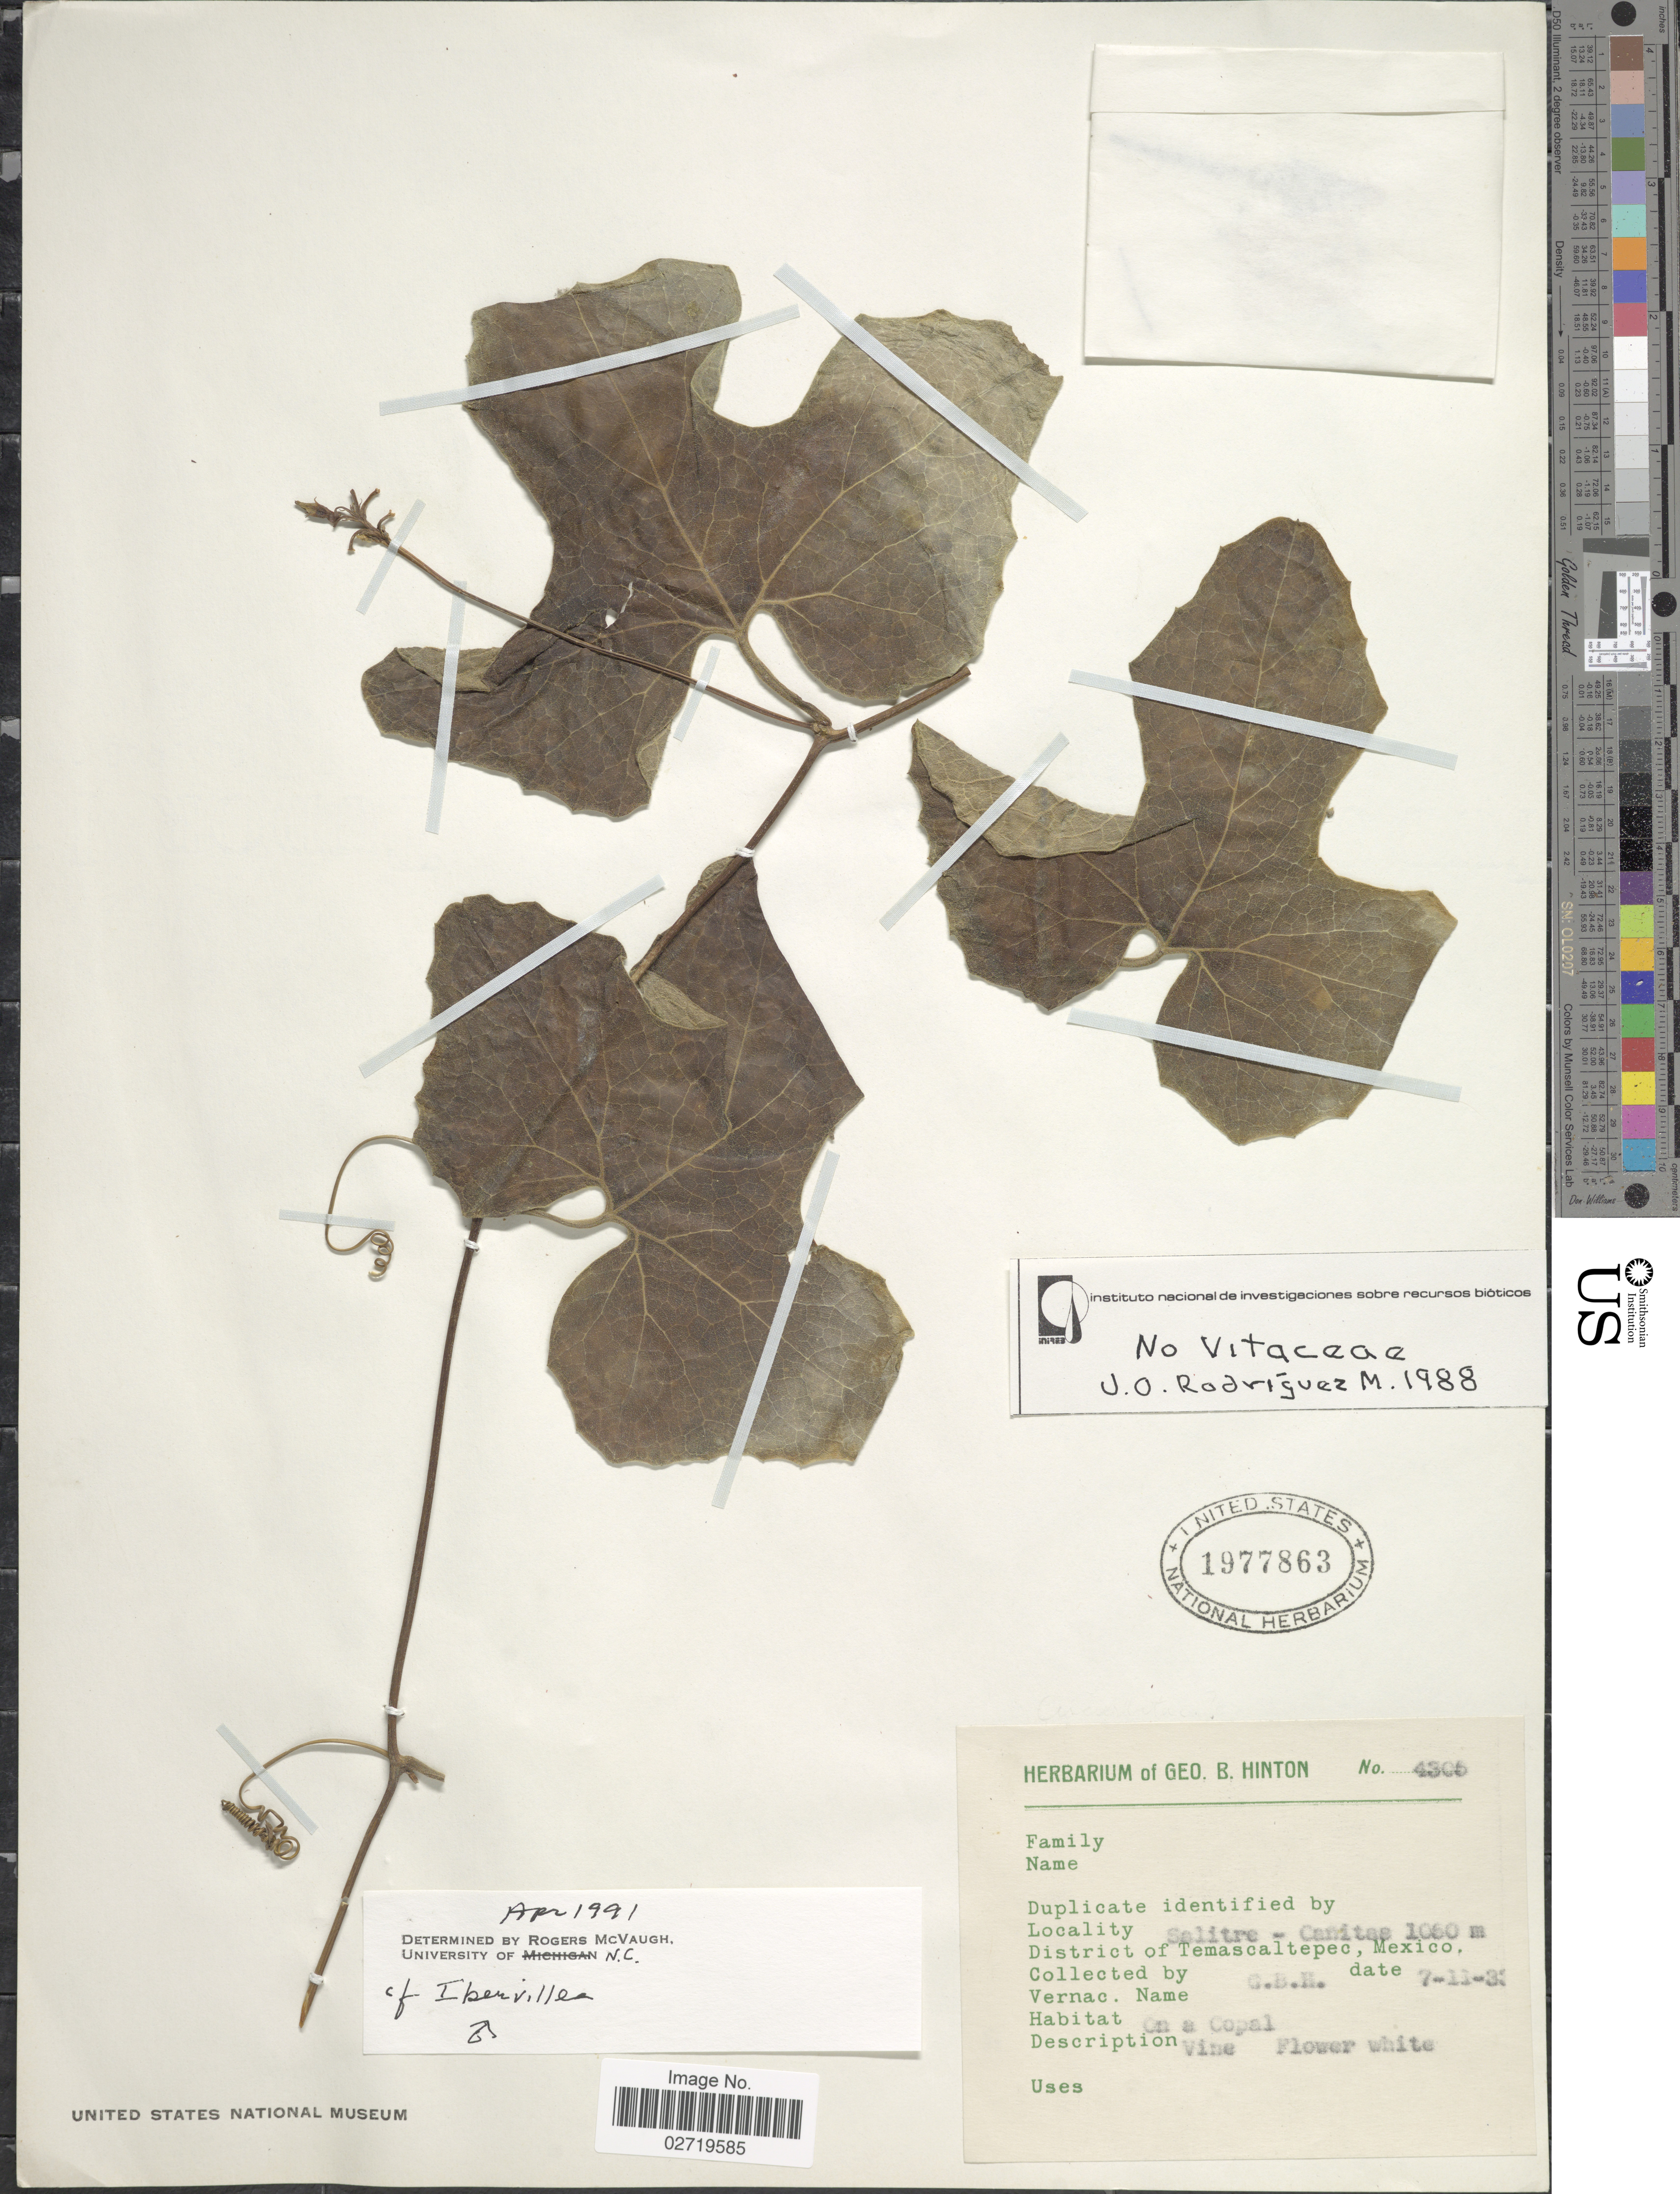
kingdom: Plantae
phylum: Tracheophyta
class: Magnoliopsida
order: Cucurbitales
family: Cucurbitaceae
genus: Ibervillea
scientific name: Ibervillea sp.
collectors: G. B. Hinton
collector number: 4306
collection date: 1935-07-11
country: Mexico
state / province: México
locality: Salitre - Canitas, District of Temascaltepec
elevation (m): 1060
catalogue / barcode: US 1977863